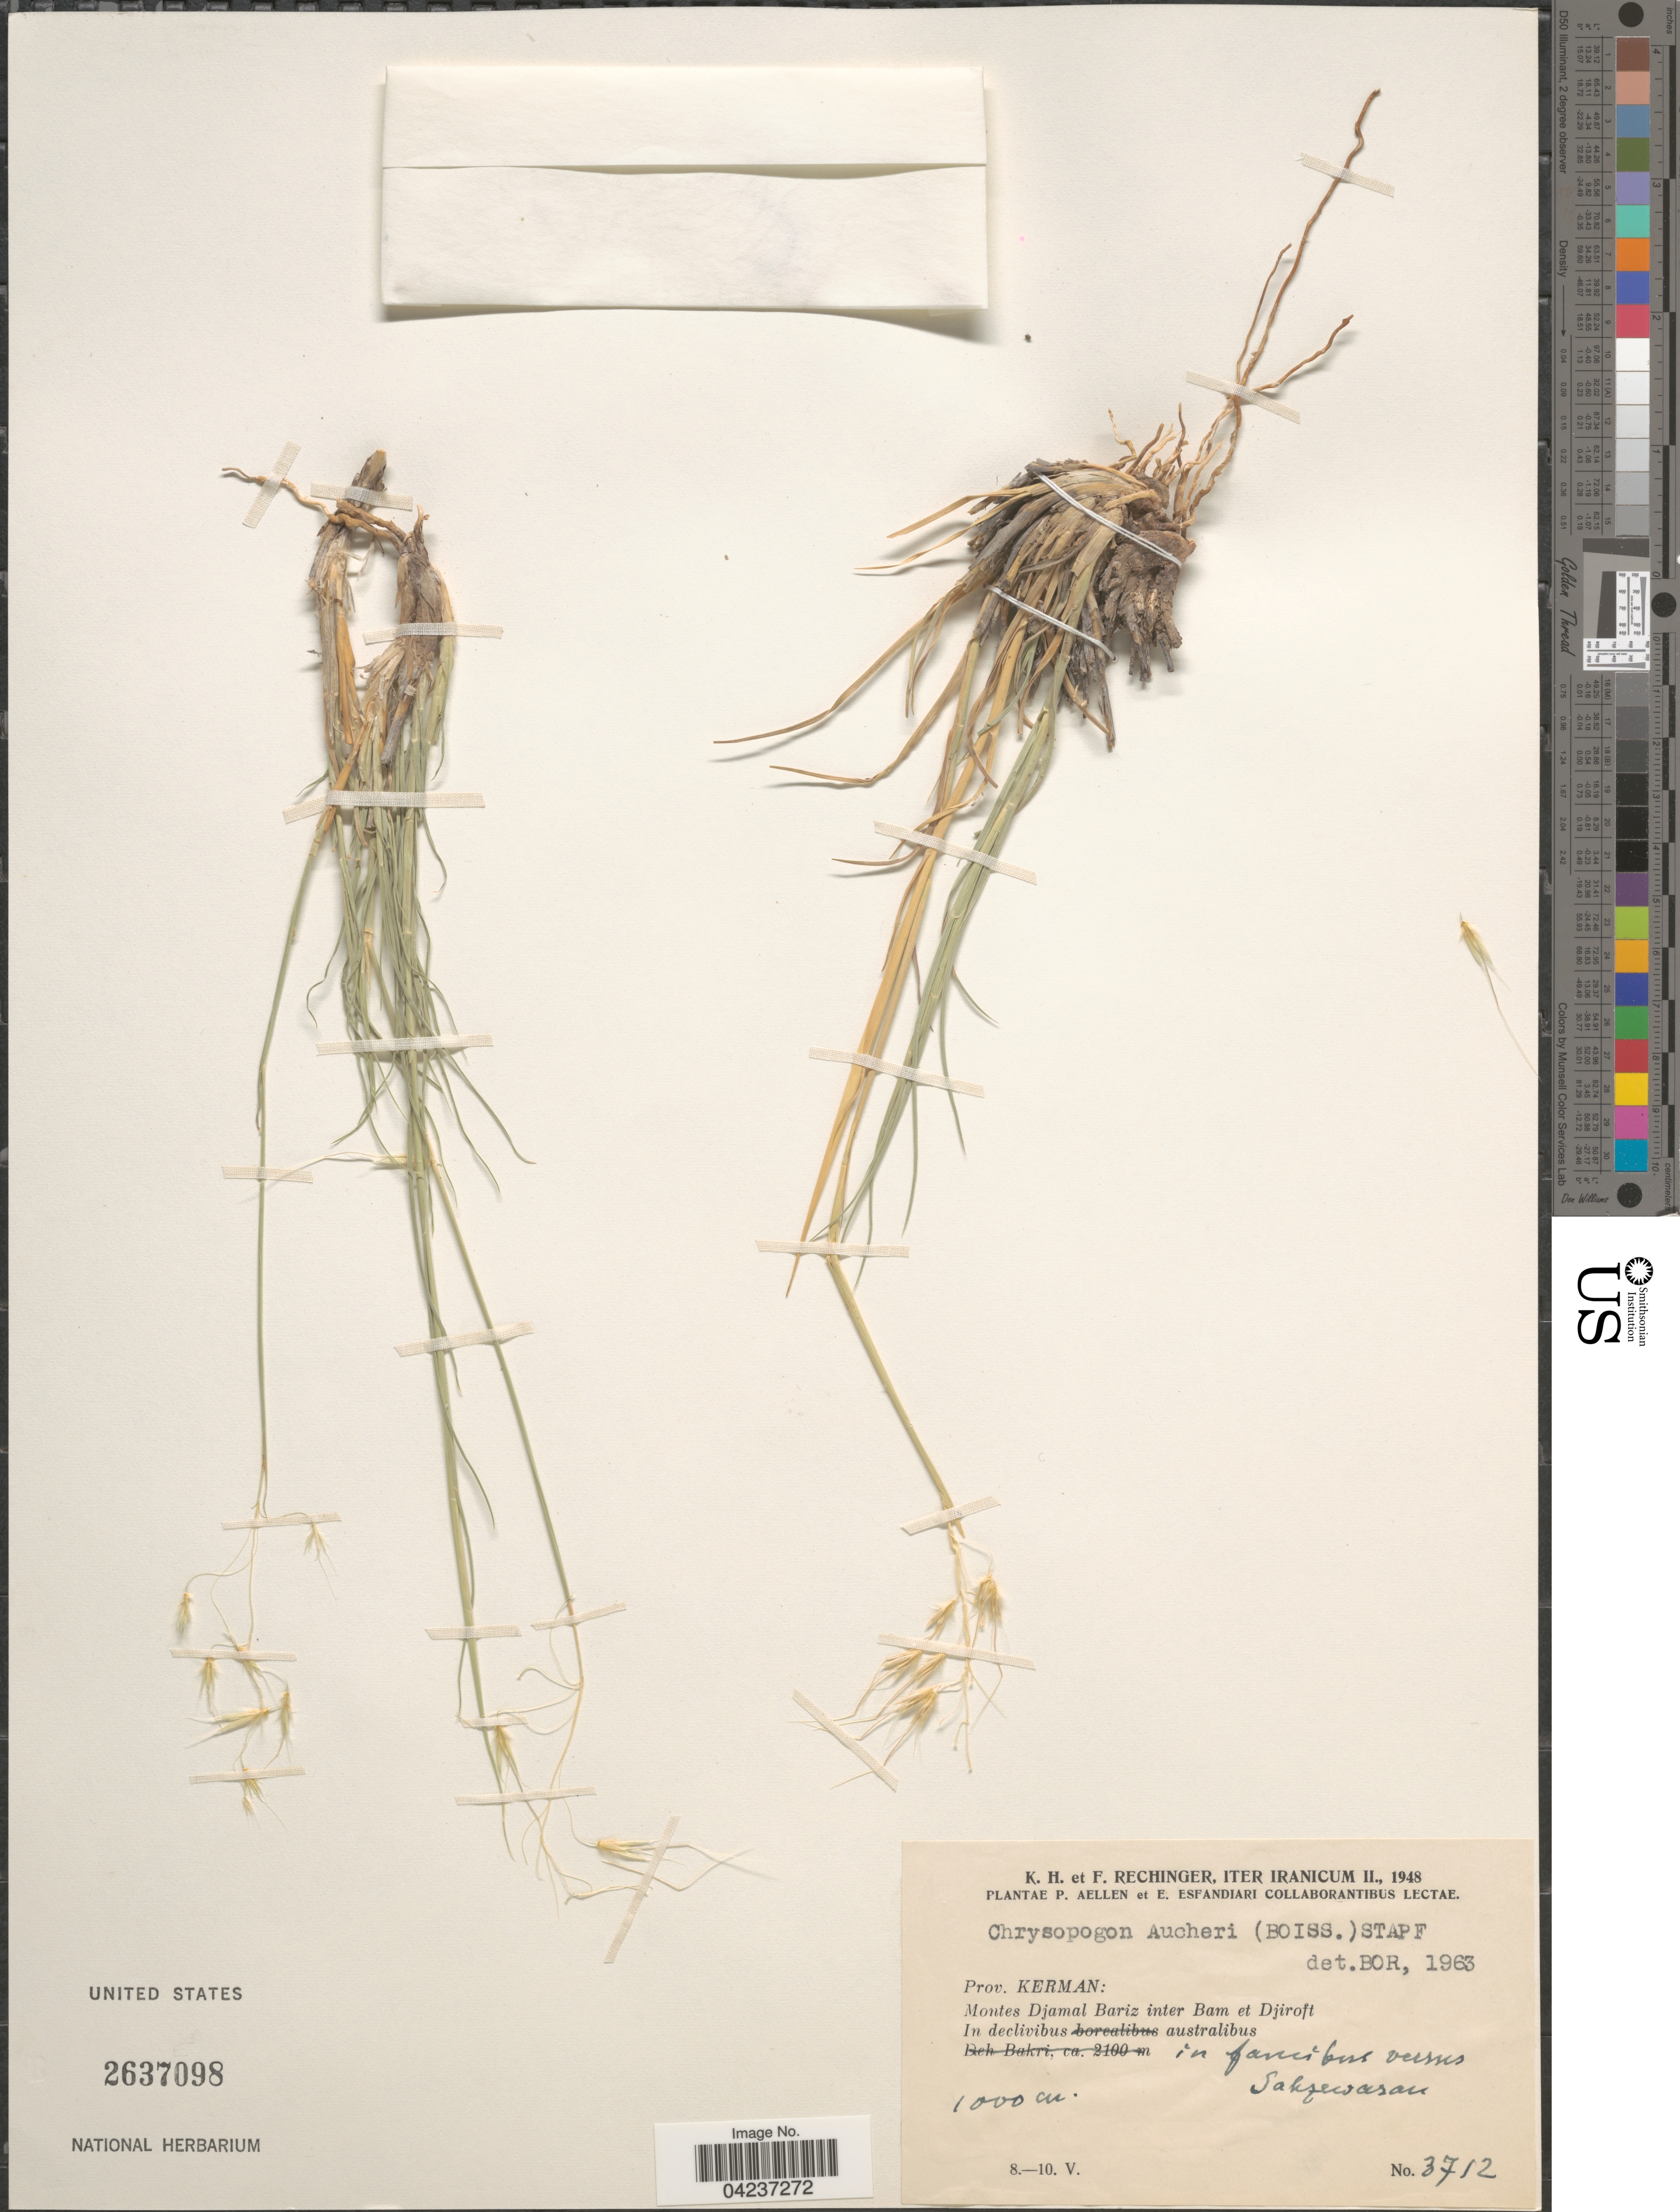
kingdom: Plantae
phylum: Tracheophyta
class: Liliopsida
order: Poales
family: Poaceae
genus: Chrysopogon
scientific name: Chrysopogon aucheri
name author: (Boiss.) Stapf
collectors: K. H. Rechinger & F. Rechinger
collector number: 3712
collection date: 1948-05-08/1948-05-10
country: Iran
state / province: Kerman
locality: Iter Iranicum II., 1948. Montes Djamal Bariz inter Bam et Djiroft. In declivibus australibus. In faucibus versus Sabzewaran.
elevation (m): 1000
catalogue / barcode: US 2637098